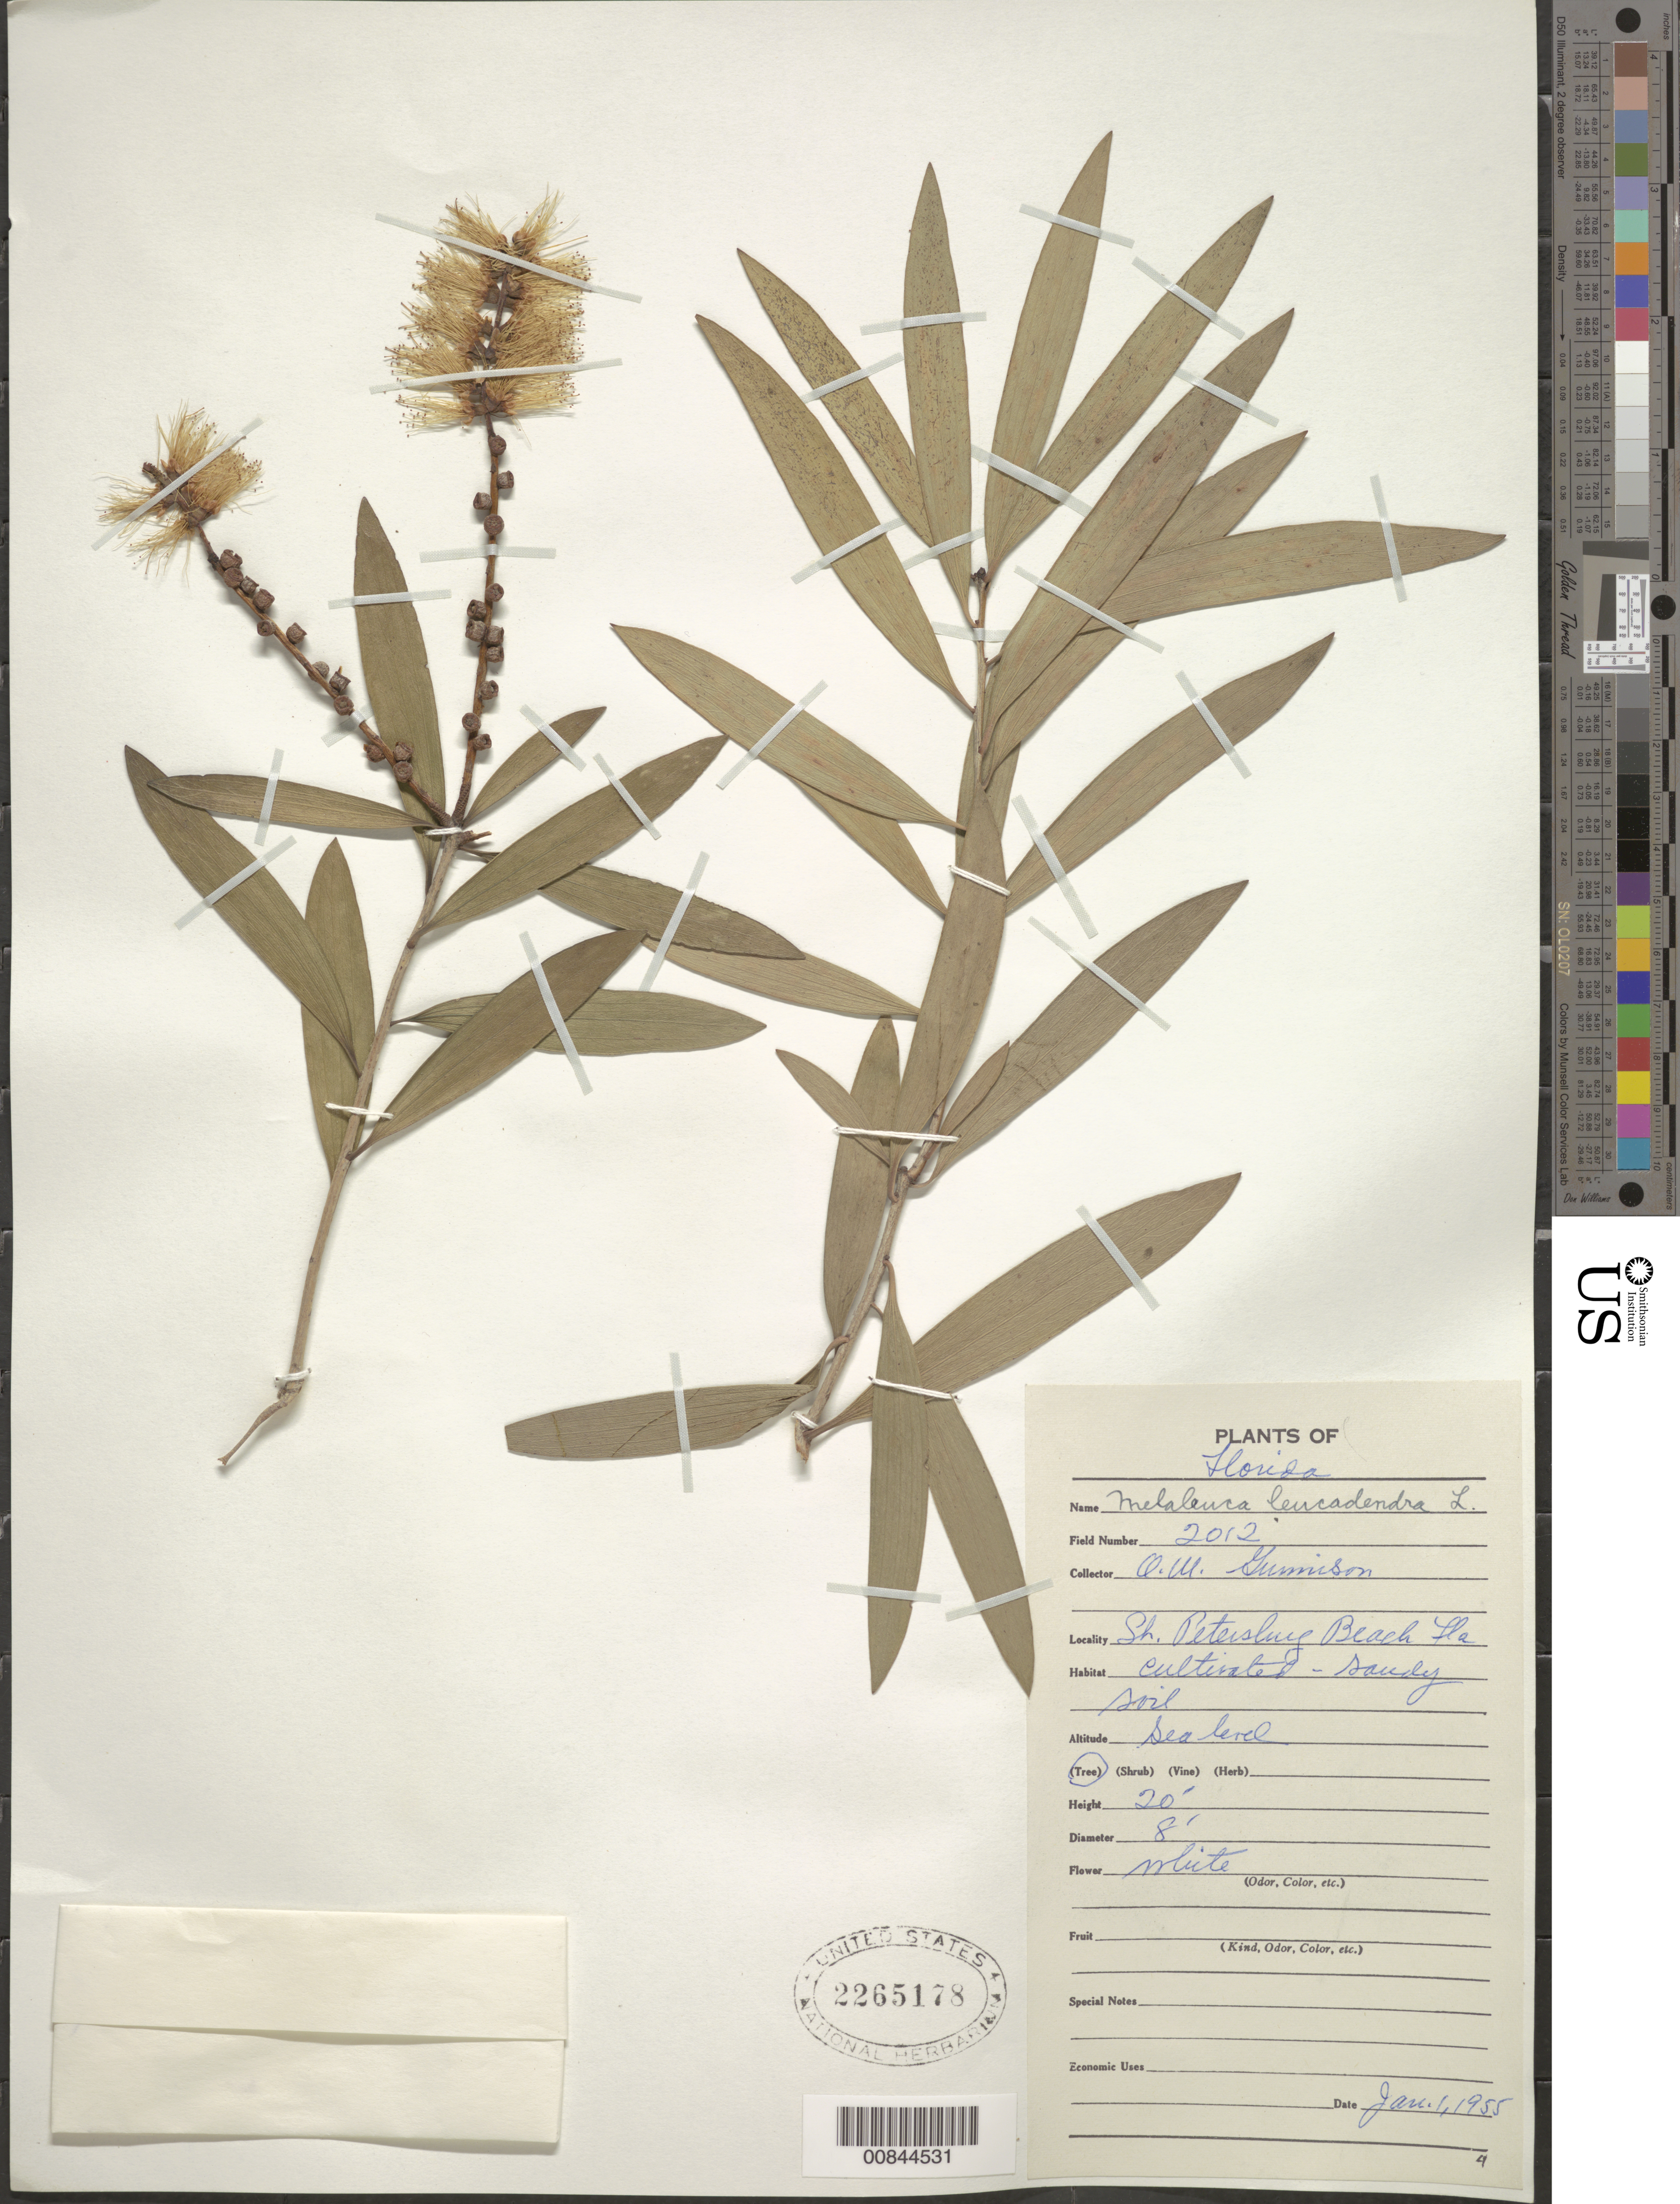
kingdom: Plantae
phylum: Tracheophyta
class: Magnoliopsida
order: Myrtales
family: Myrtaceae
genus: Melaleuca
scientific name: Melaleuca leucadendra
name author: (L.) L.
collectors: Gunnison, O. M.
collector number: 2012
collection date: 1955-01-01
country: United States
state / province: Florida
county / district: Pinellas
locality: St. Petersburg Beach.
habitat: Sandy, cultivated.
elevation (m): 0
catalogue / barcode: US 2265178